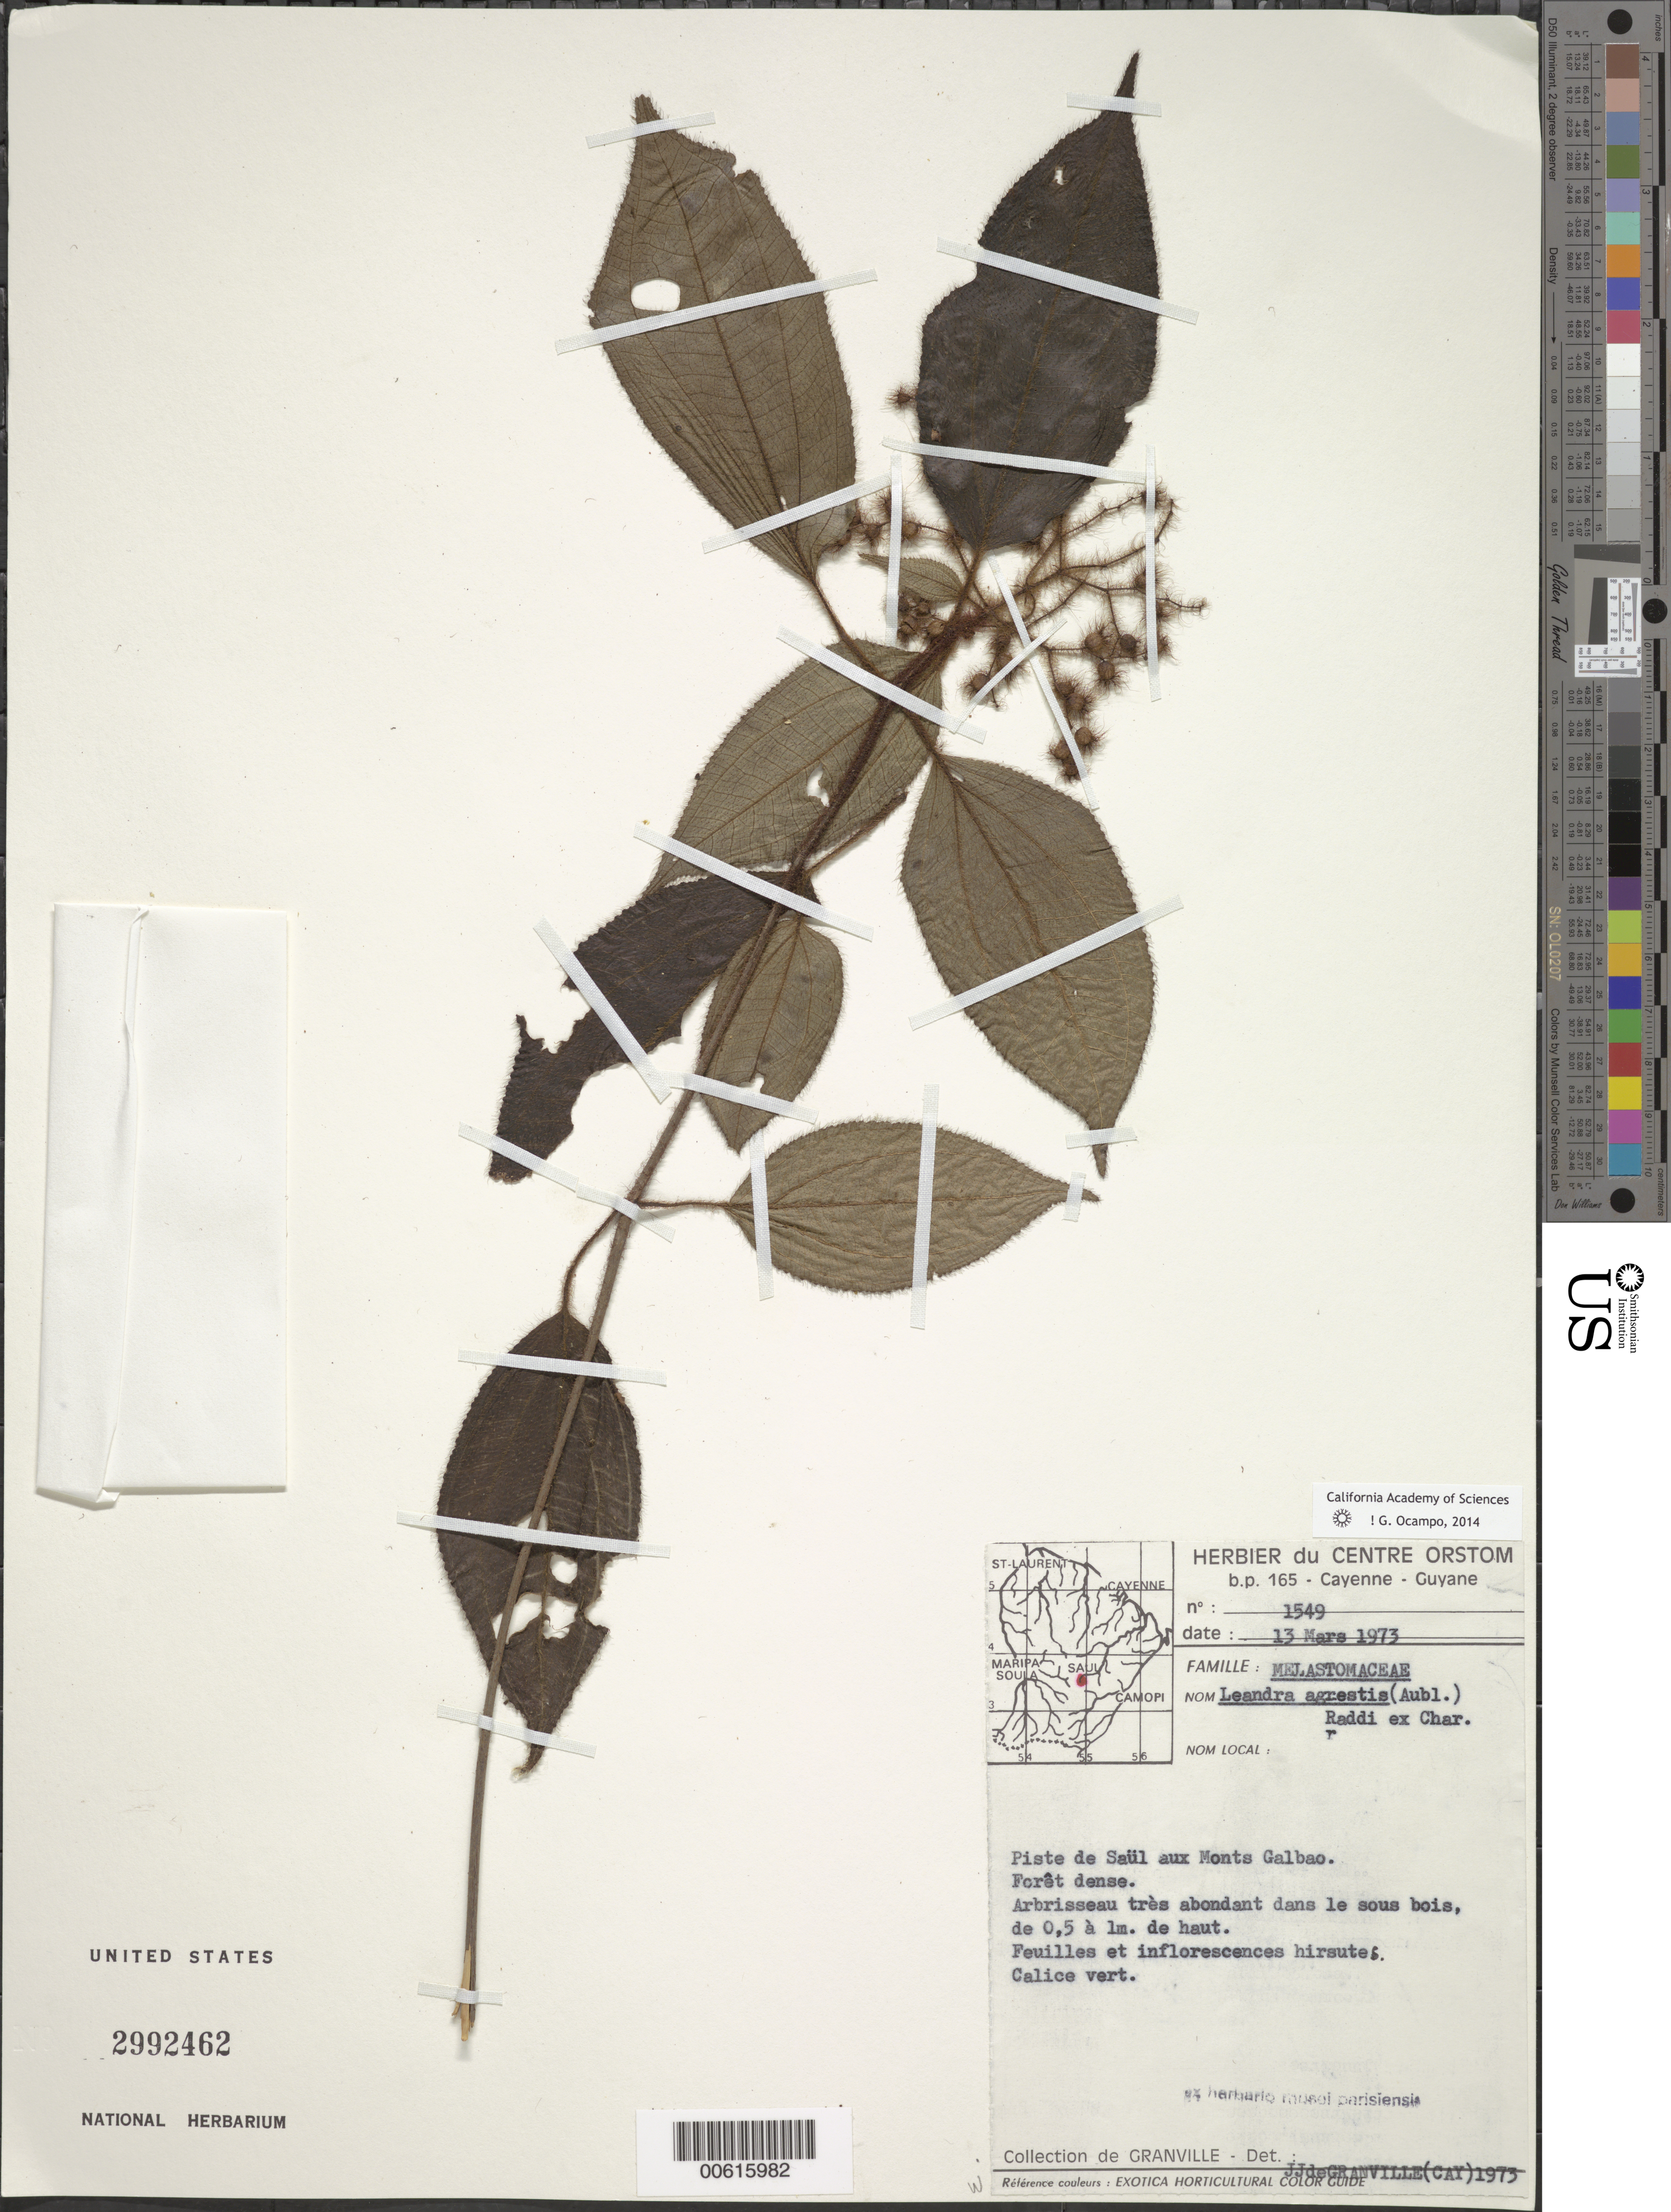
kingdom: Plantae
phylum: Tracheophyta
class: Magnoliopsida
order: Myrtales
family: Melastomataceae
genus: Leandra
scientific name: Leandra agrestis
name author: (Aubl.) Raddi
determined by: Granville, J. J. de, (CAY), Institut de Recherche pour le Developpement (IRD) (FRENCH GUIANA)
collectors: J.-J. de Granville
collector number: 1549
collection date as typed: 13-Mar-73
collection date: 1973-03-13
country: French Guiana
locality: Piste de Saül aux Monts Galbao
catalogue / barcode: US 2992462